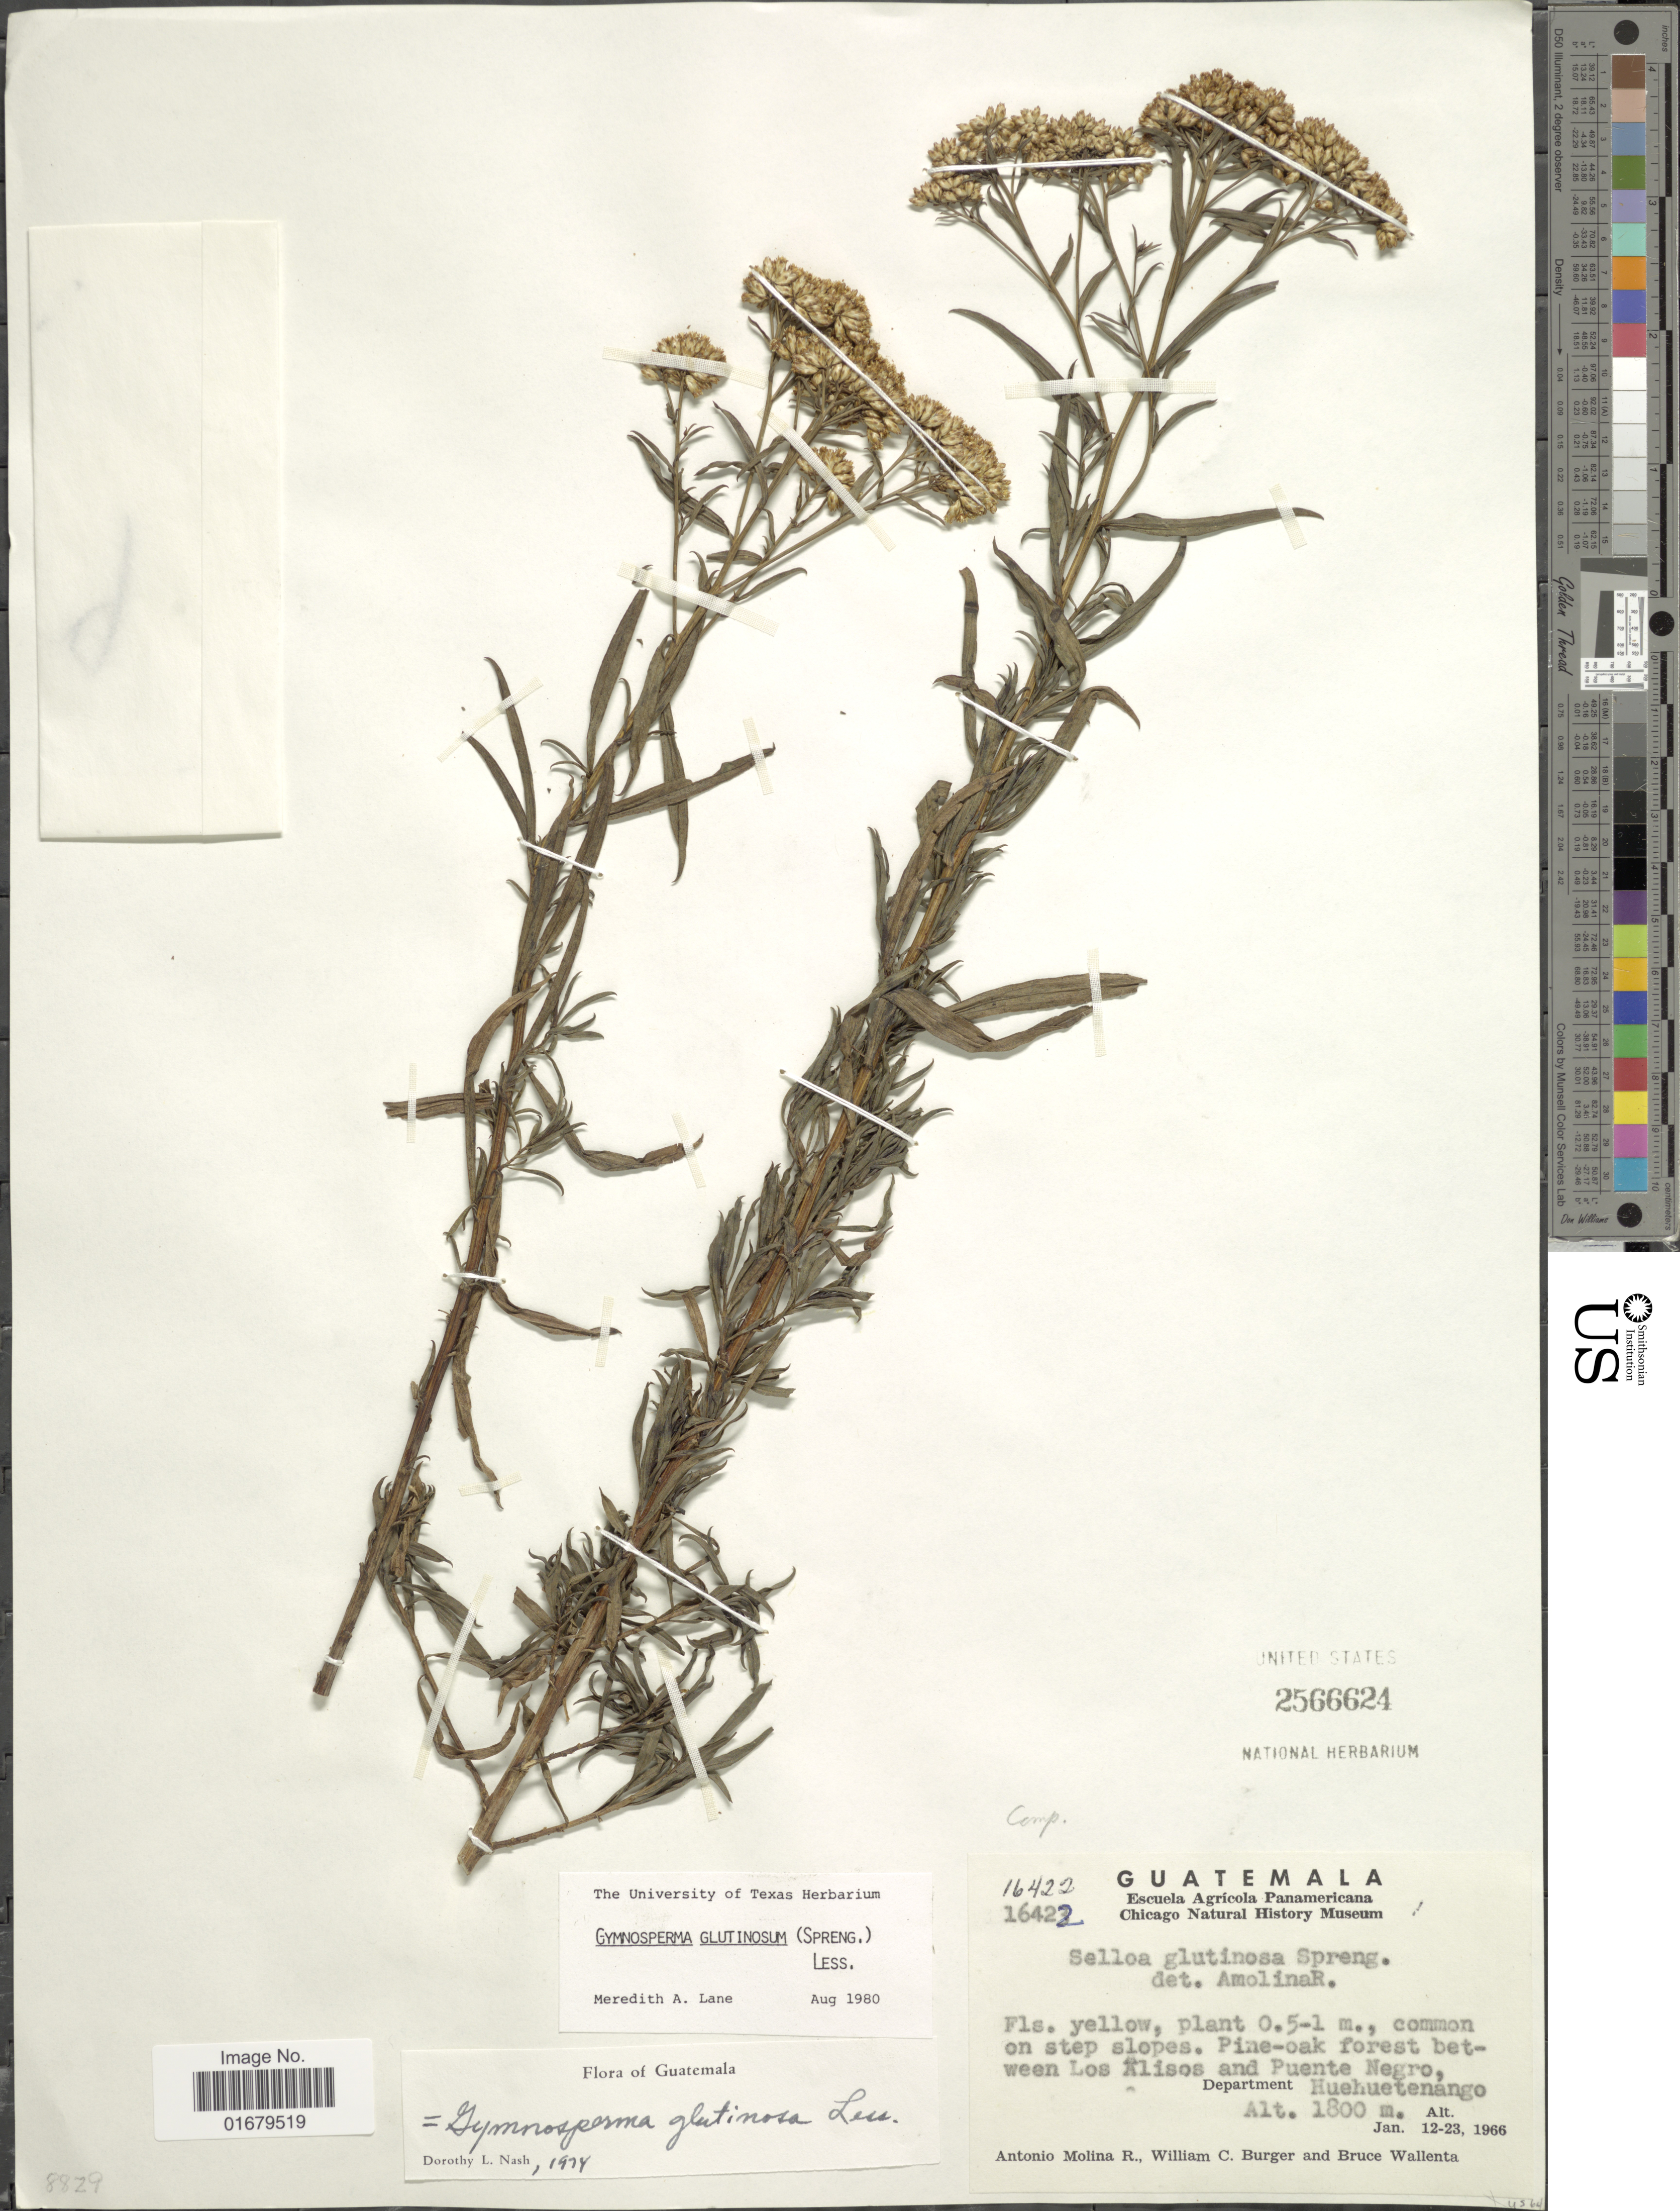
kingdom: Plantae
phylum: Tracheophyta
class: Magnoliopsida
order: Asterales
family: Asteraceae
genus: Gymnosperma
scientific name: Gymnosperma glutinosum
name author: (Spreng.) Less.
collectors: A. Molina R., W. Burger & B. Wallenta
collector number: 16422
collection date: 1966-01-12/1966-01-23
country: Guatemala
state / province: Huehuetenango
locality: Pine-oak forest between Los Klisos and Puente Negro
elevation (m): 1800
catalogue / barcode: US 2566624